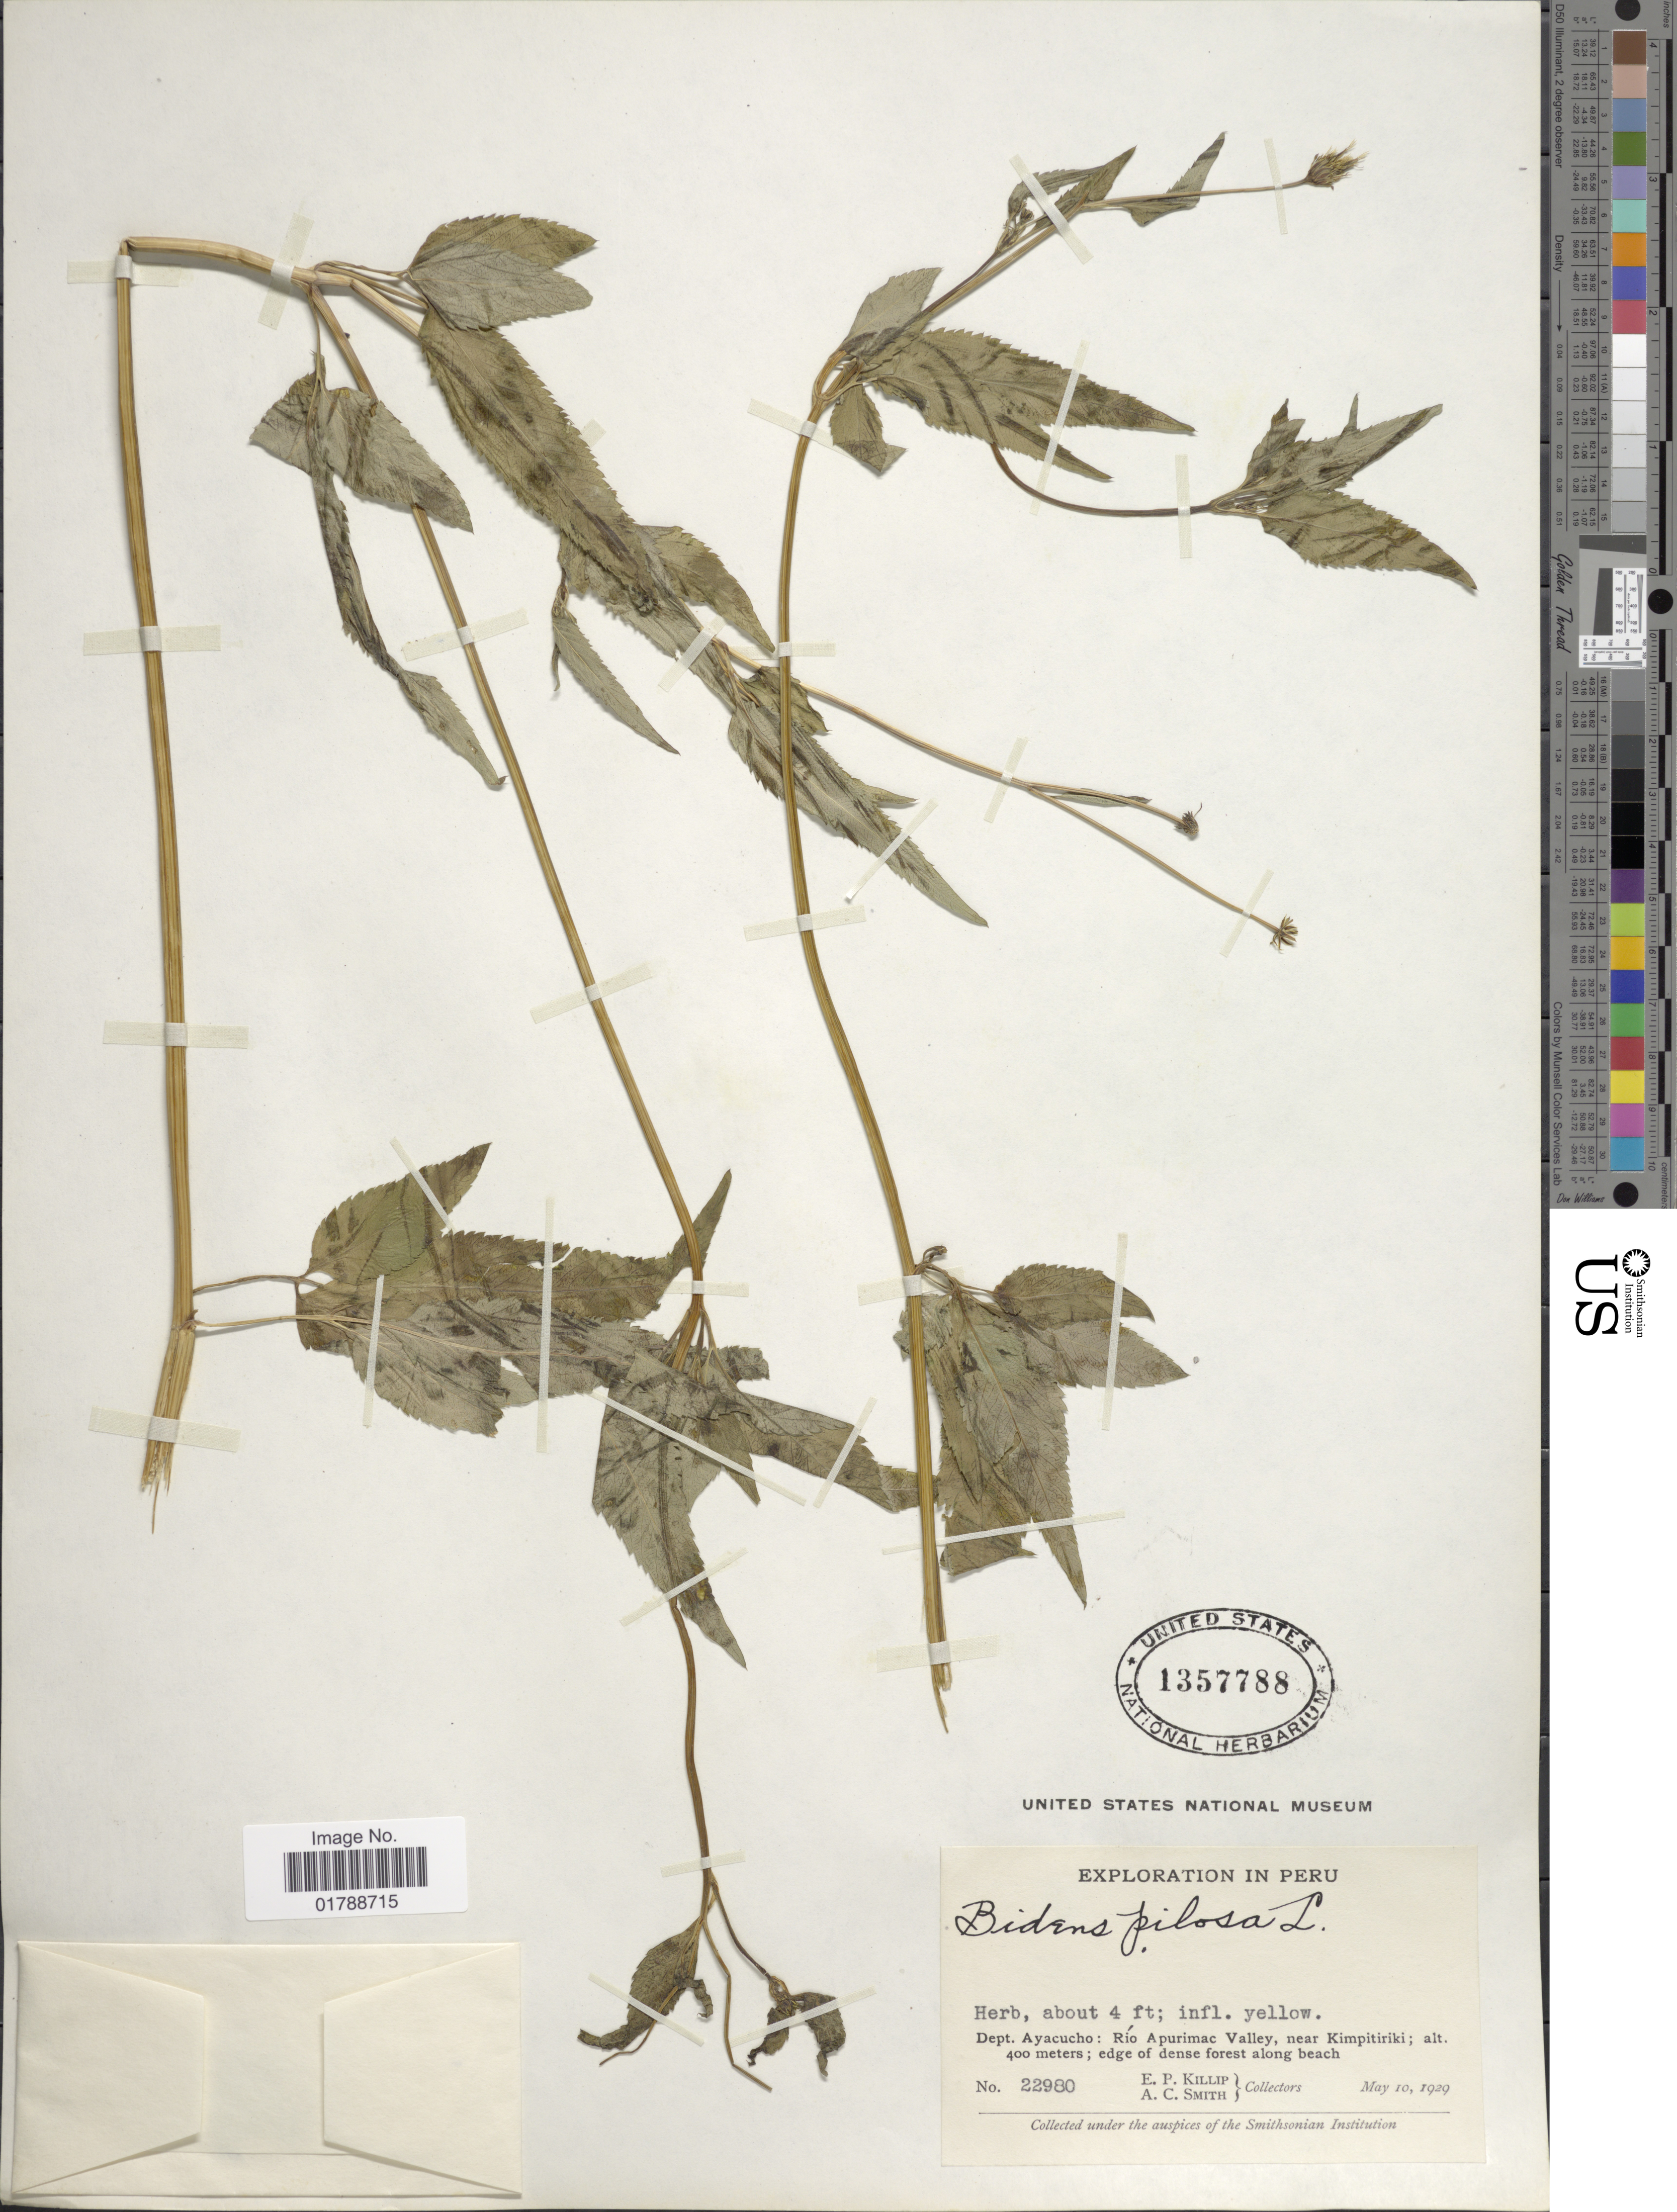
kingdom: Plantae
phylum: Tracheophyta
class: Magnoliopsida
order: Asterales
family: Asteraceae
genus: Bidens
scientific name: Bidens pilosa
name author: L.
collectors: E. P. Killip & A. C. Smith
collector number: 22980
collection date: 1929-05-10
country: Peru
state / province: Ayacucho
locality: Río Apurimac Valley, near Kimpitiriki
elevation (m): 400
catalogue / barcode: US 1357788